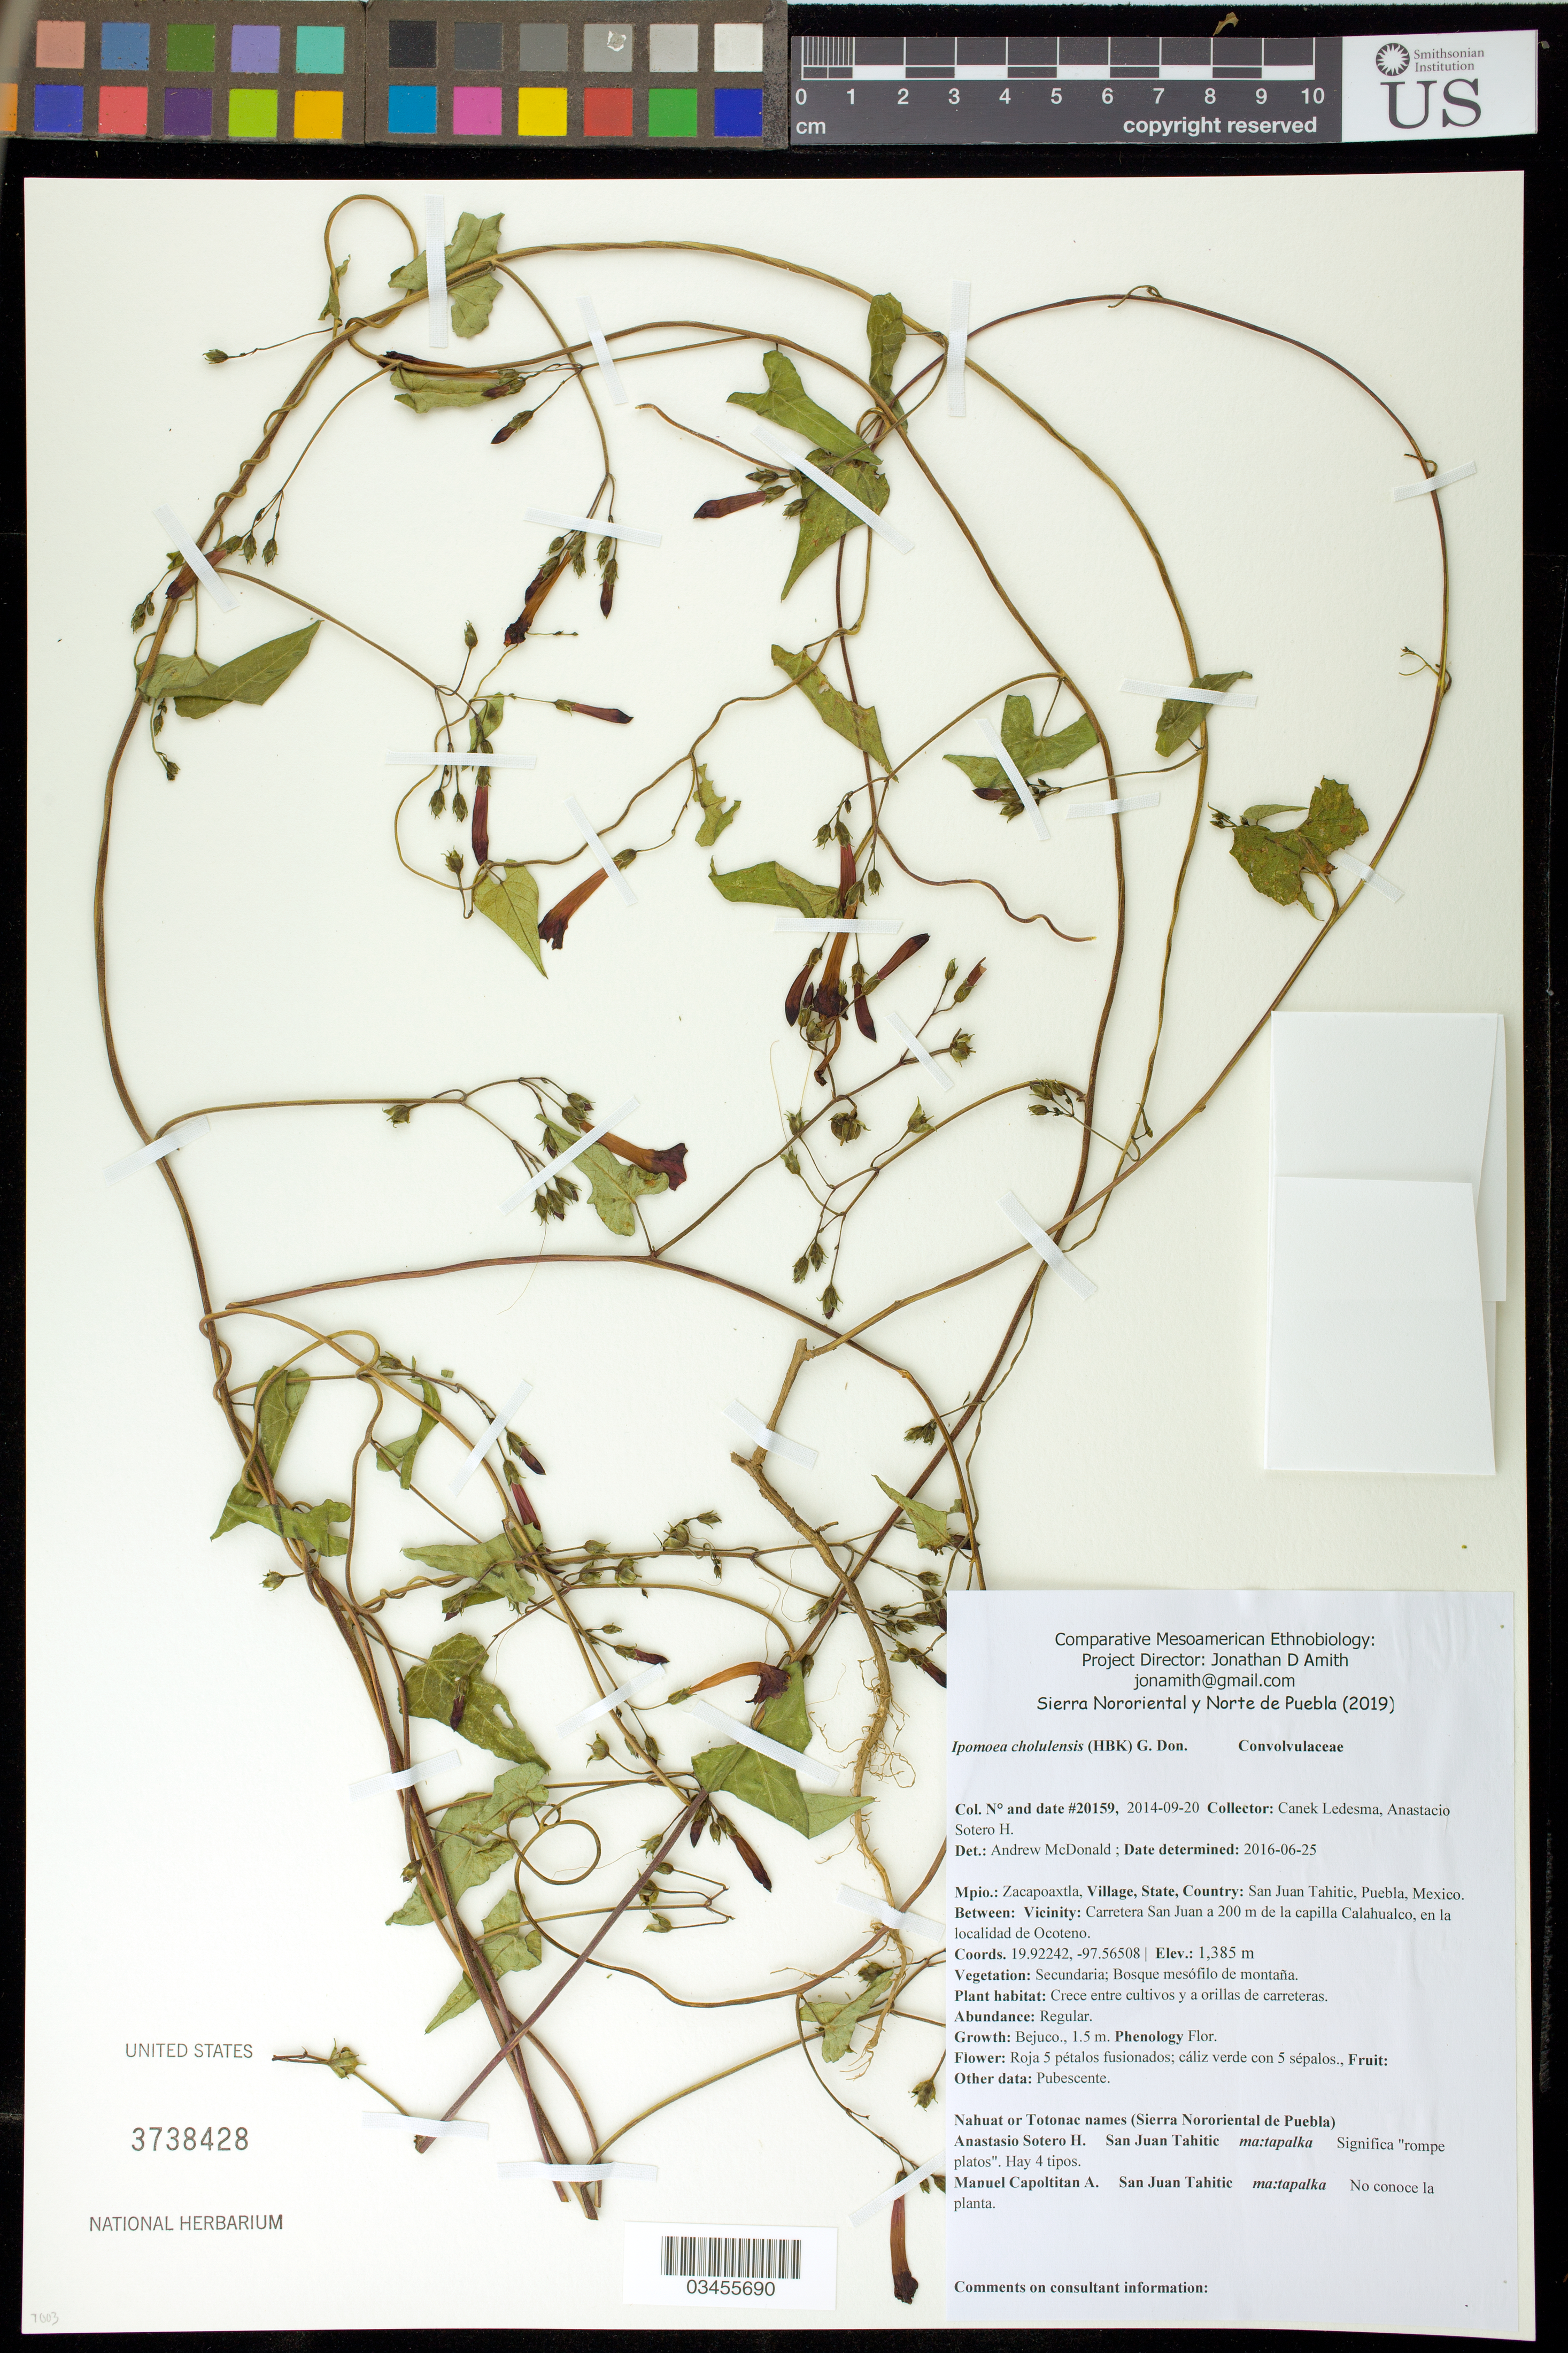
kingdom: Plantae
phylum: Tracheophyta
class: Magnoliopsida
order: Solanales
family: Convolvulaceae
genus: Ipomoea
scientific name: Ipomoea cholulensis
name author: Kunth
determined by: McDonald, A.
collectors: Canek Ledesma C.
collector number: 20159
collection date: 2014-09-20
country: México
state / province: Puebla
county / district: Zacapoaxtla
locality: PUEBLO: San Juan Tahitic; LOCALIDAD EXACTA: Carretera San Juan a 200 m de la capilla Calahualco, en la localidad de Ocoteno.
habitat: Bosque mesófilo de montaña; crece entre cultivos y a orillas de carreteras.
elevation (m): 1385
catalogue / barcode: US 3738428